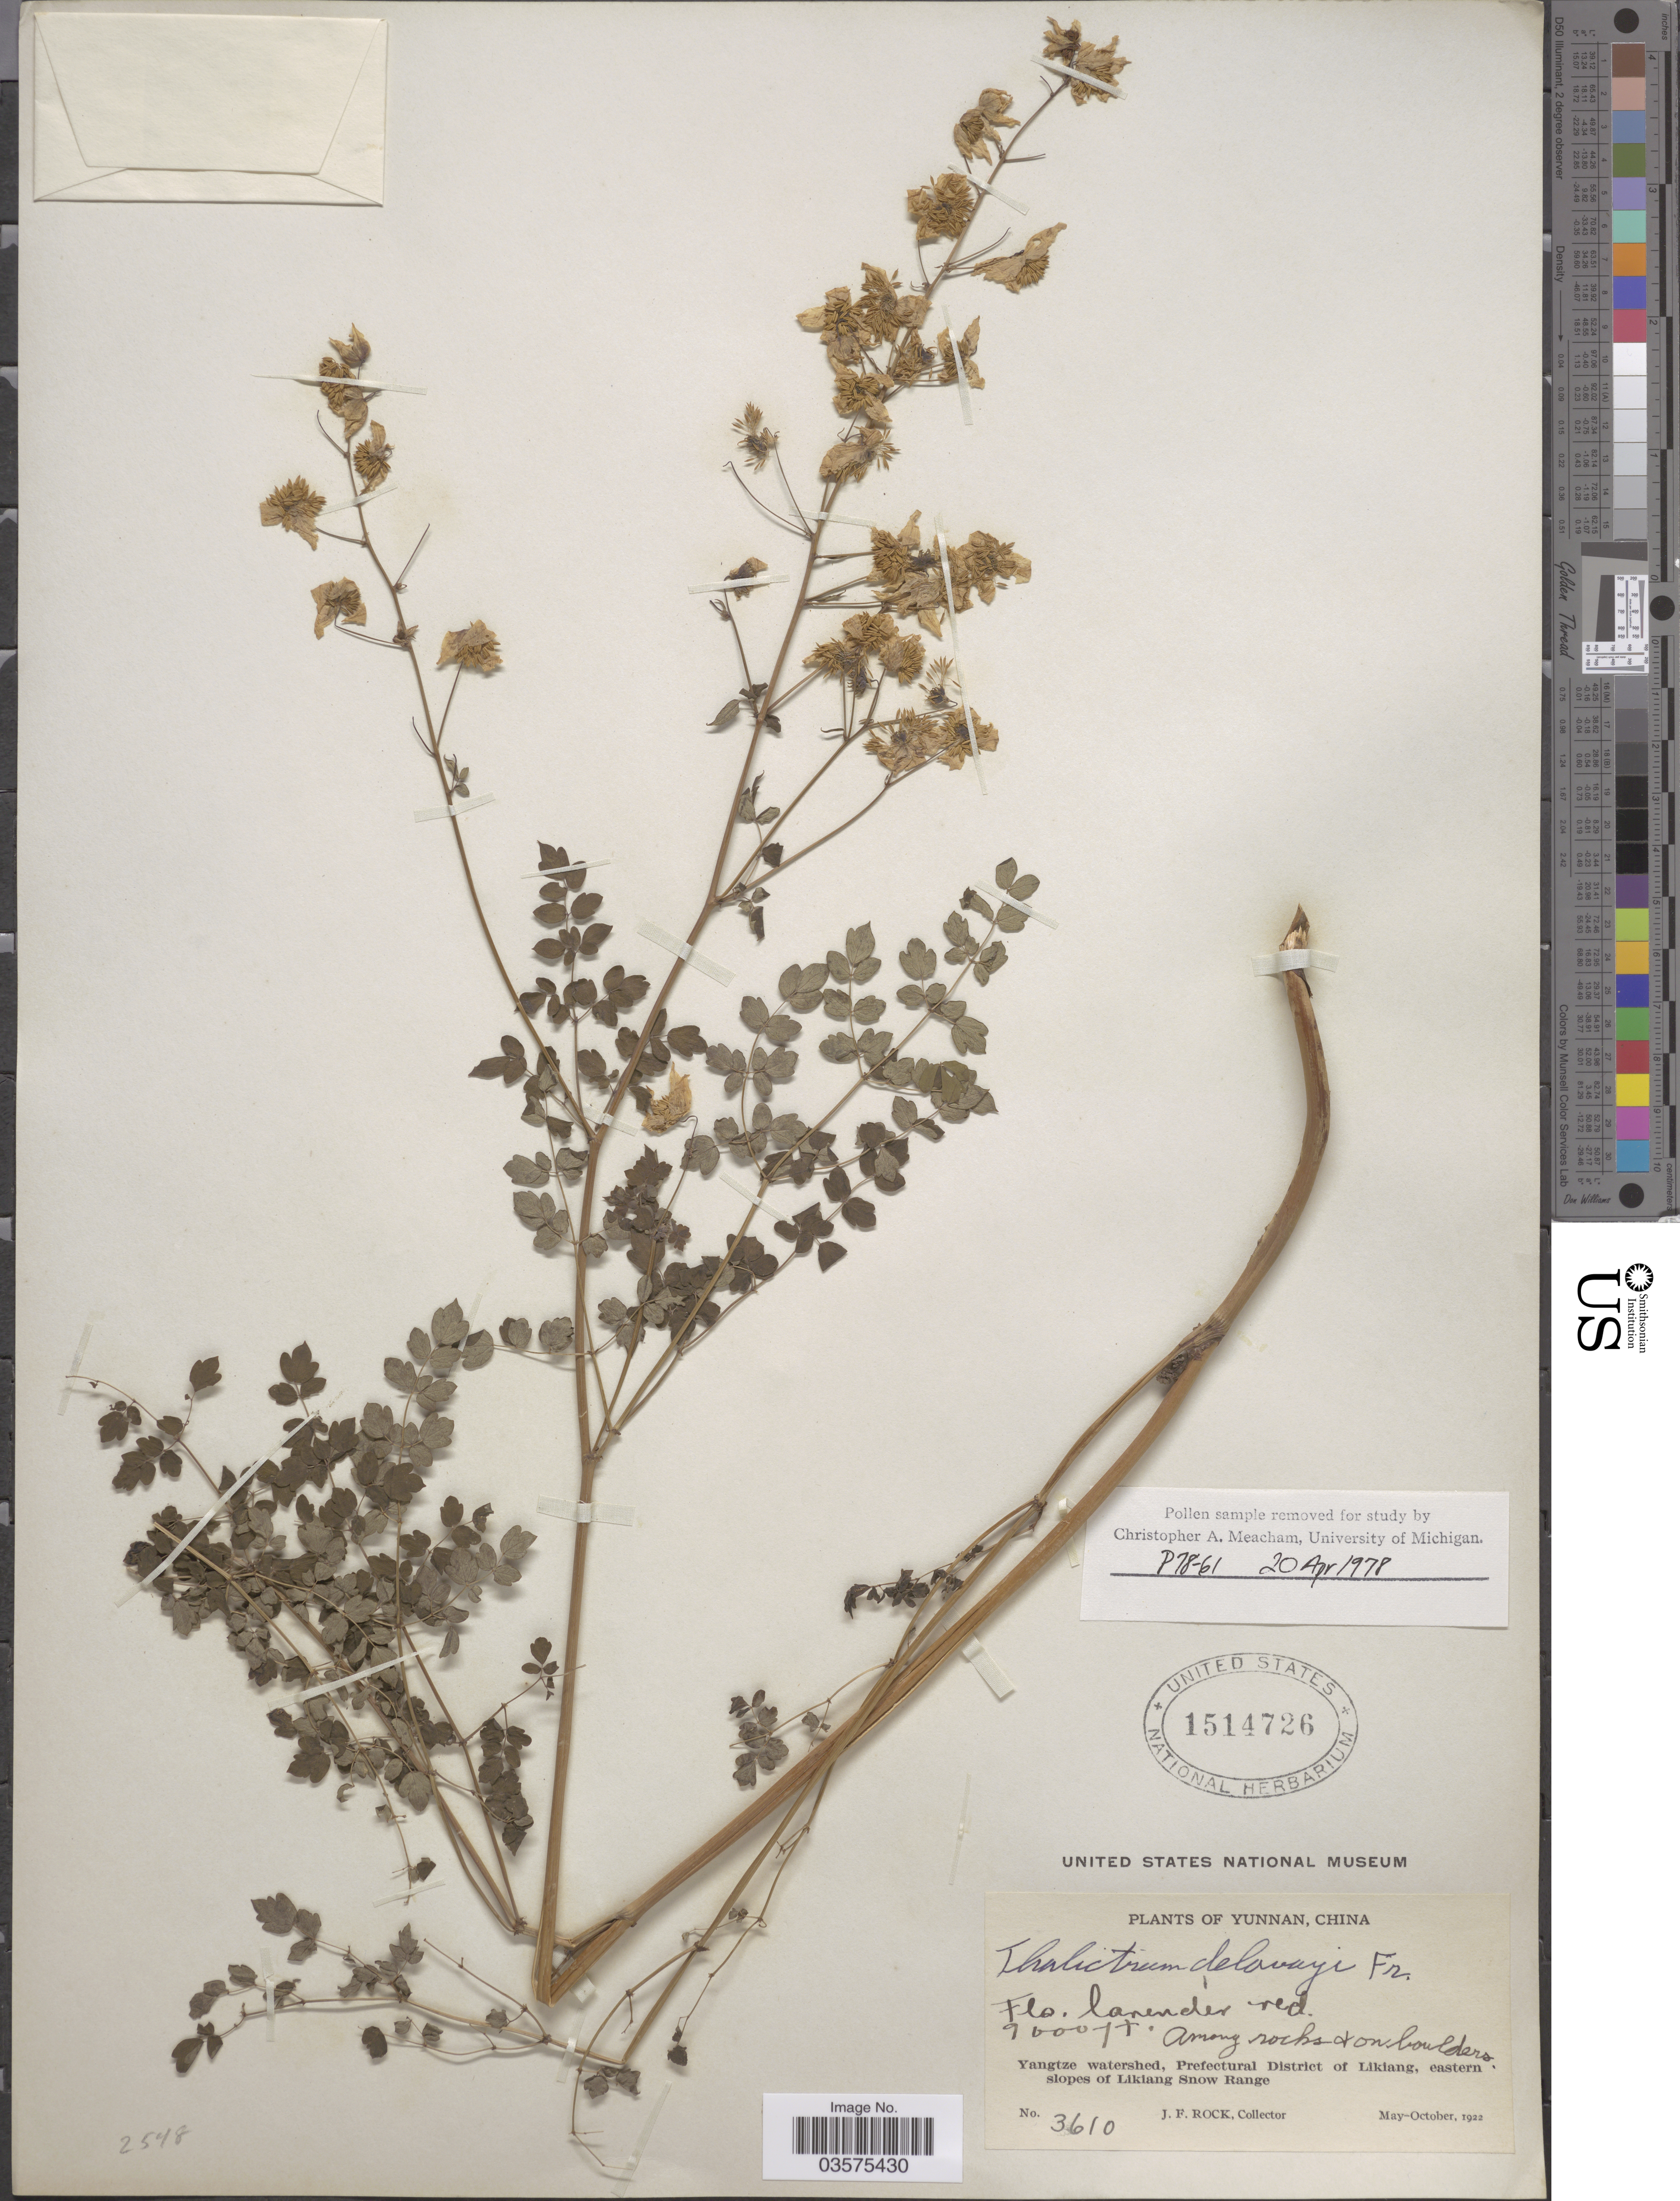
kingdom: Plantae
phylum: Tracheophyta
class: Magnoliopsida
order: Ranunculales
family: Ranunculaceae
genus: Thalictrum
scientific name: Thalictrum delavayi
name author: Franch.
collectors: J. Rock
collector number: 3610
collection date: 1922-05/1922-10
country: China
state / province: Yunnan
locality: Yangtze watershed, Prefectural District of Likiang, eastern slopes of Likiang Snow Range.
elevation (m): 2743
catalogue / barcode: US 1514726